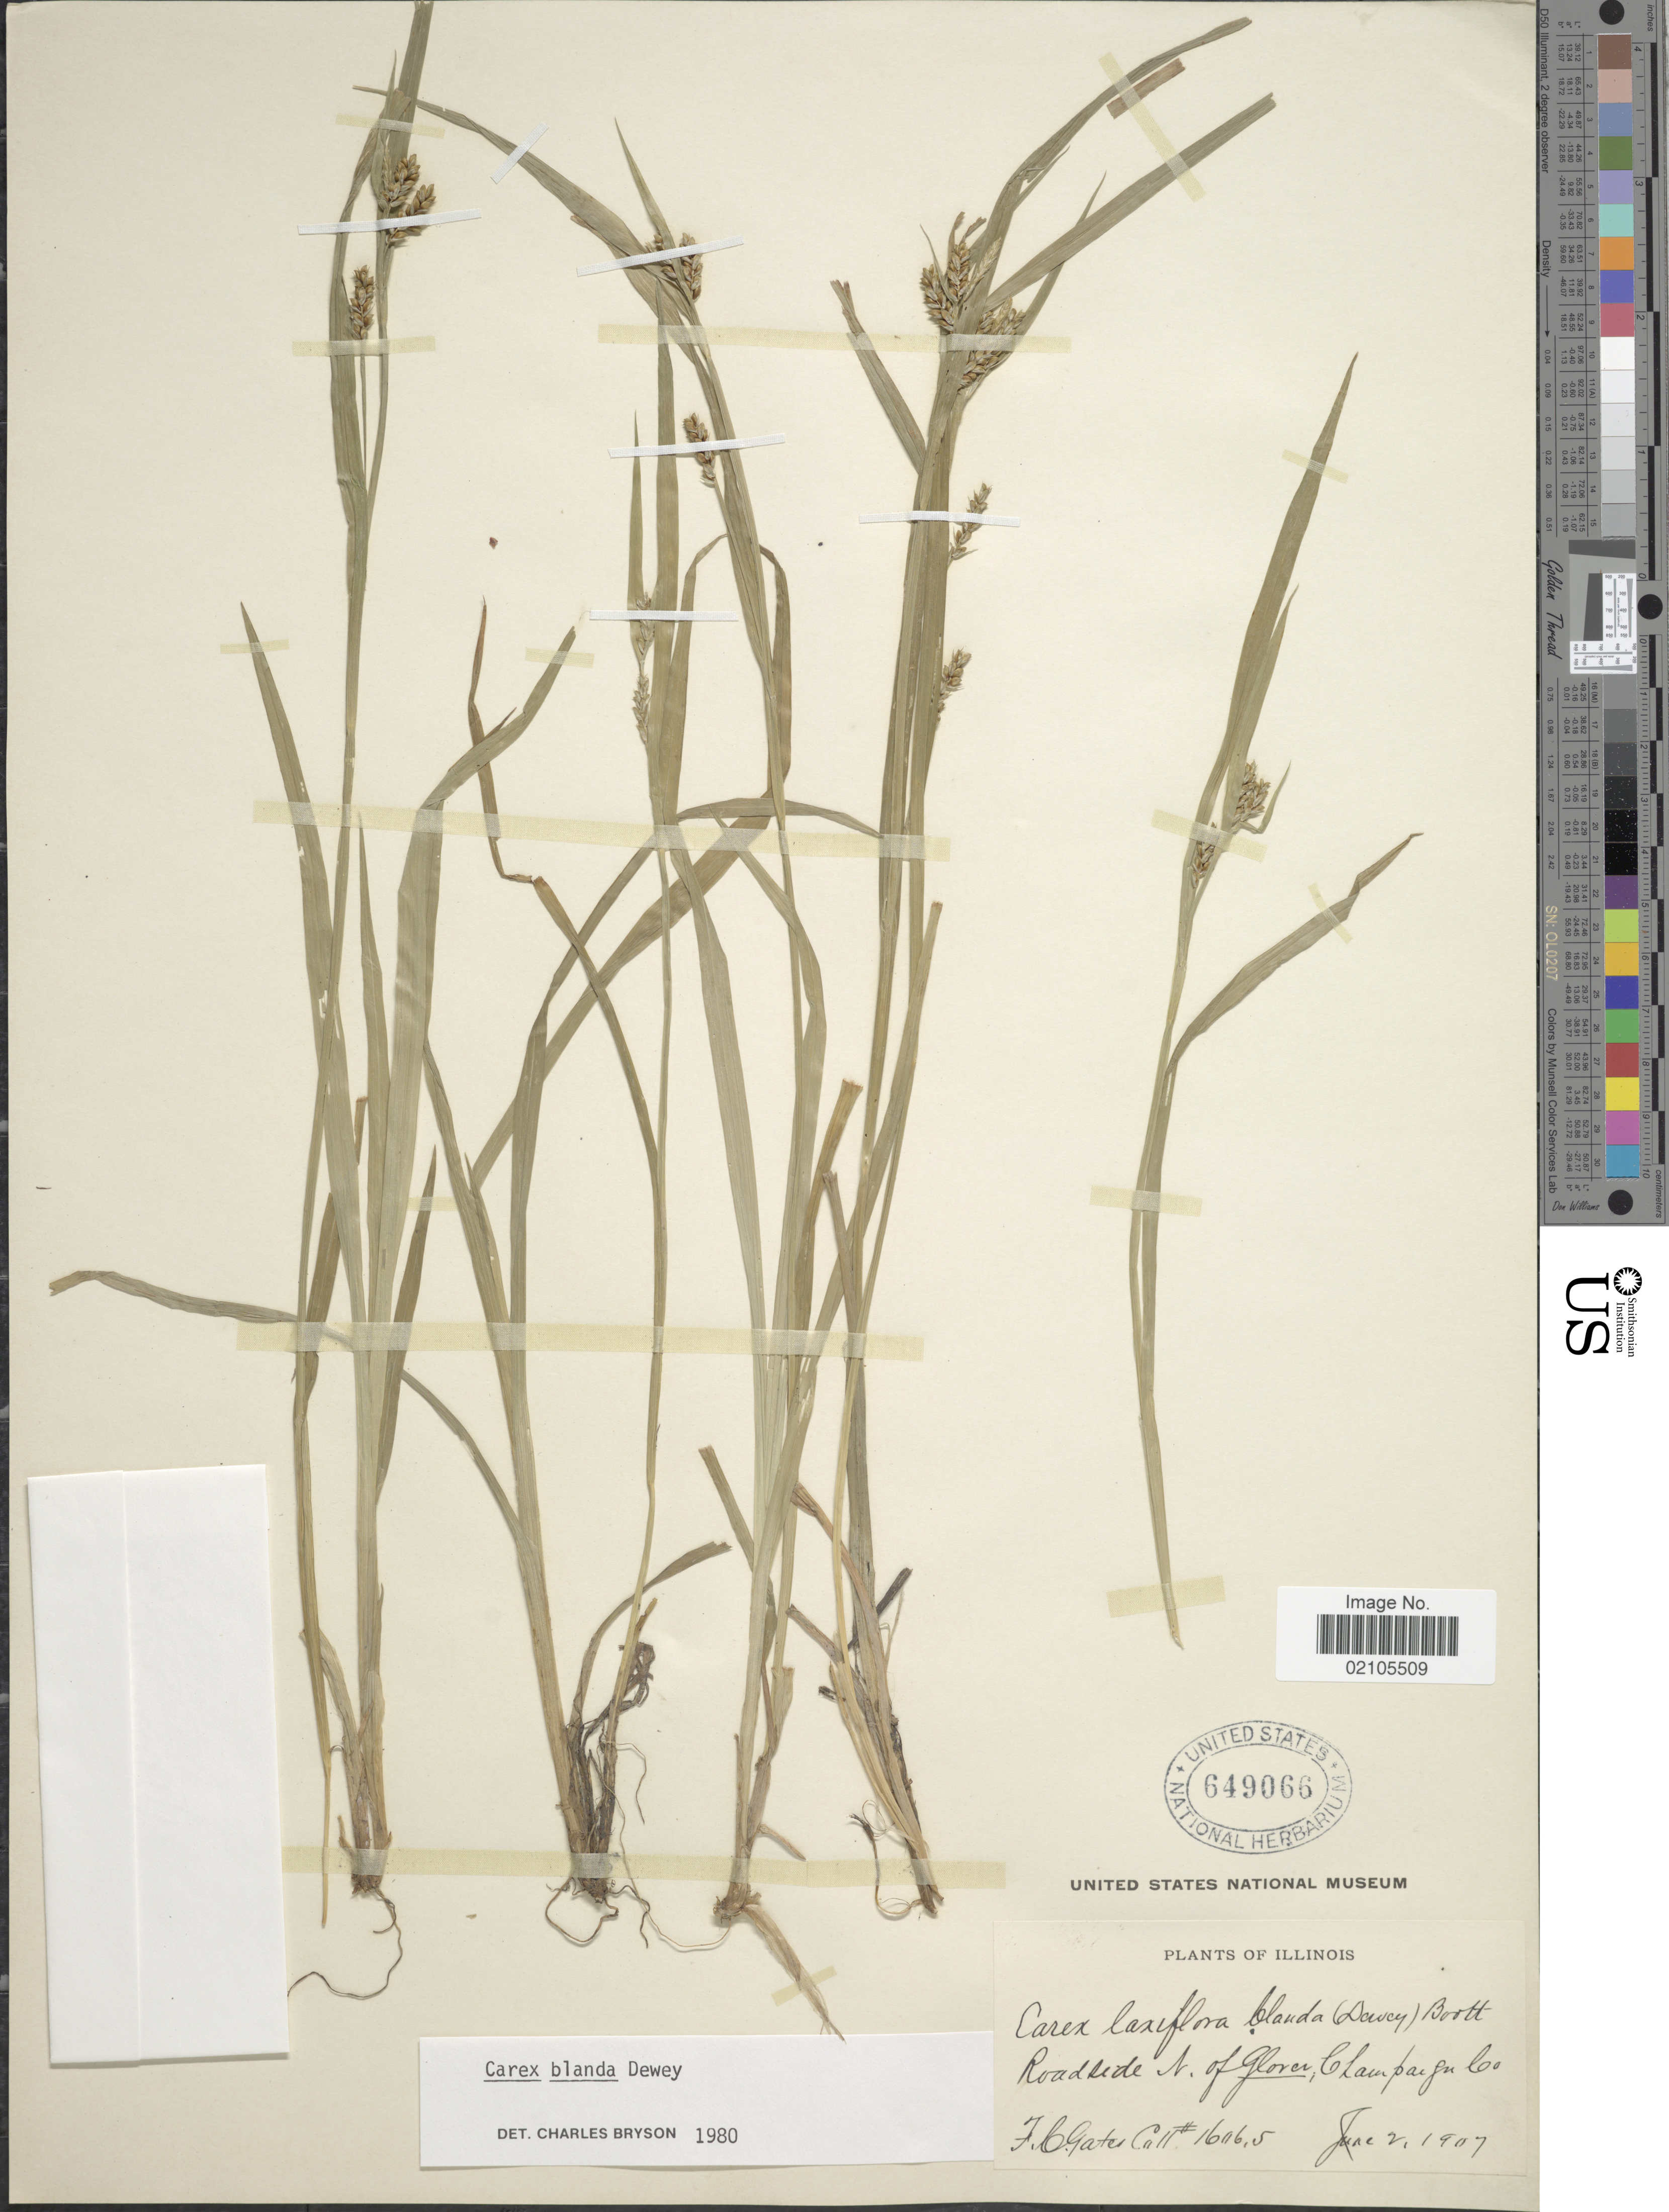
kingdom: Plantae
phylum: Tracheophyta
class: Liliopsida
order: Poales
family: Cyperaceae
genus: Carex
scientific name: Carex blanda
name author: Dewey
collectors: F. C. Gates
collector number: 1606.5*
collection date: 1907-06-02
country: United States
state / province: Illinois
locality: Roadside N. of Glover, Champaign Co.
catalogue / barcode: US 649066